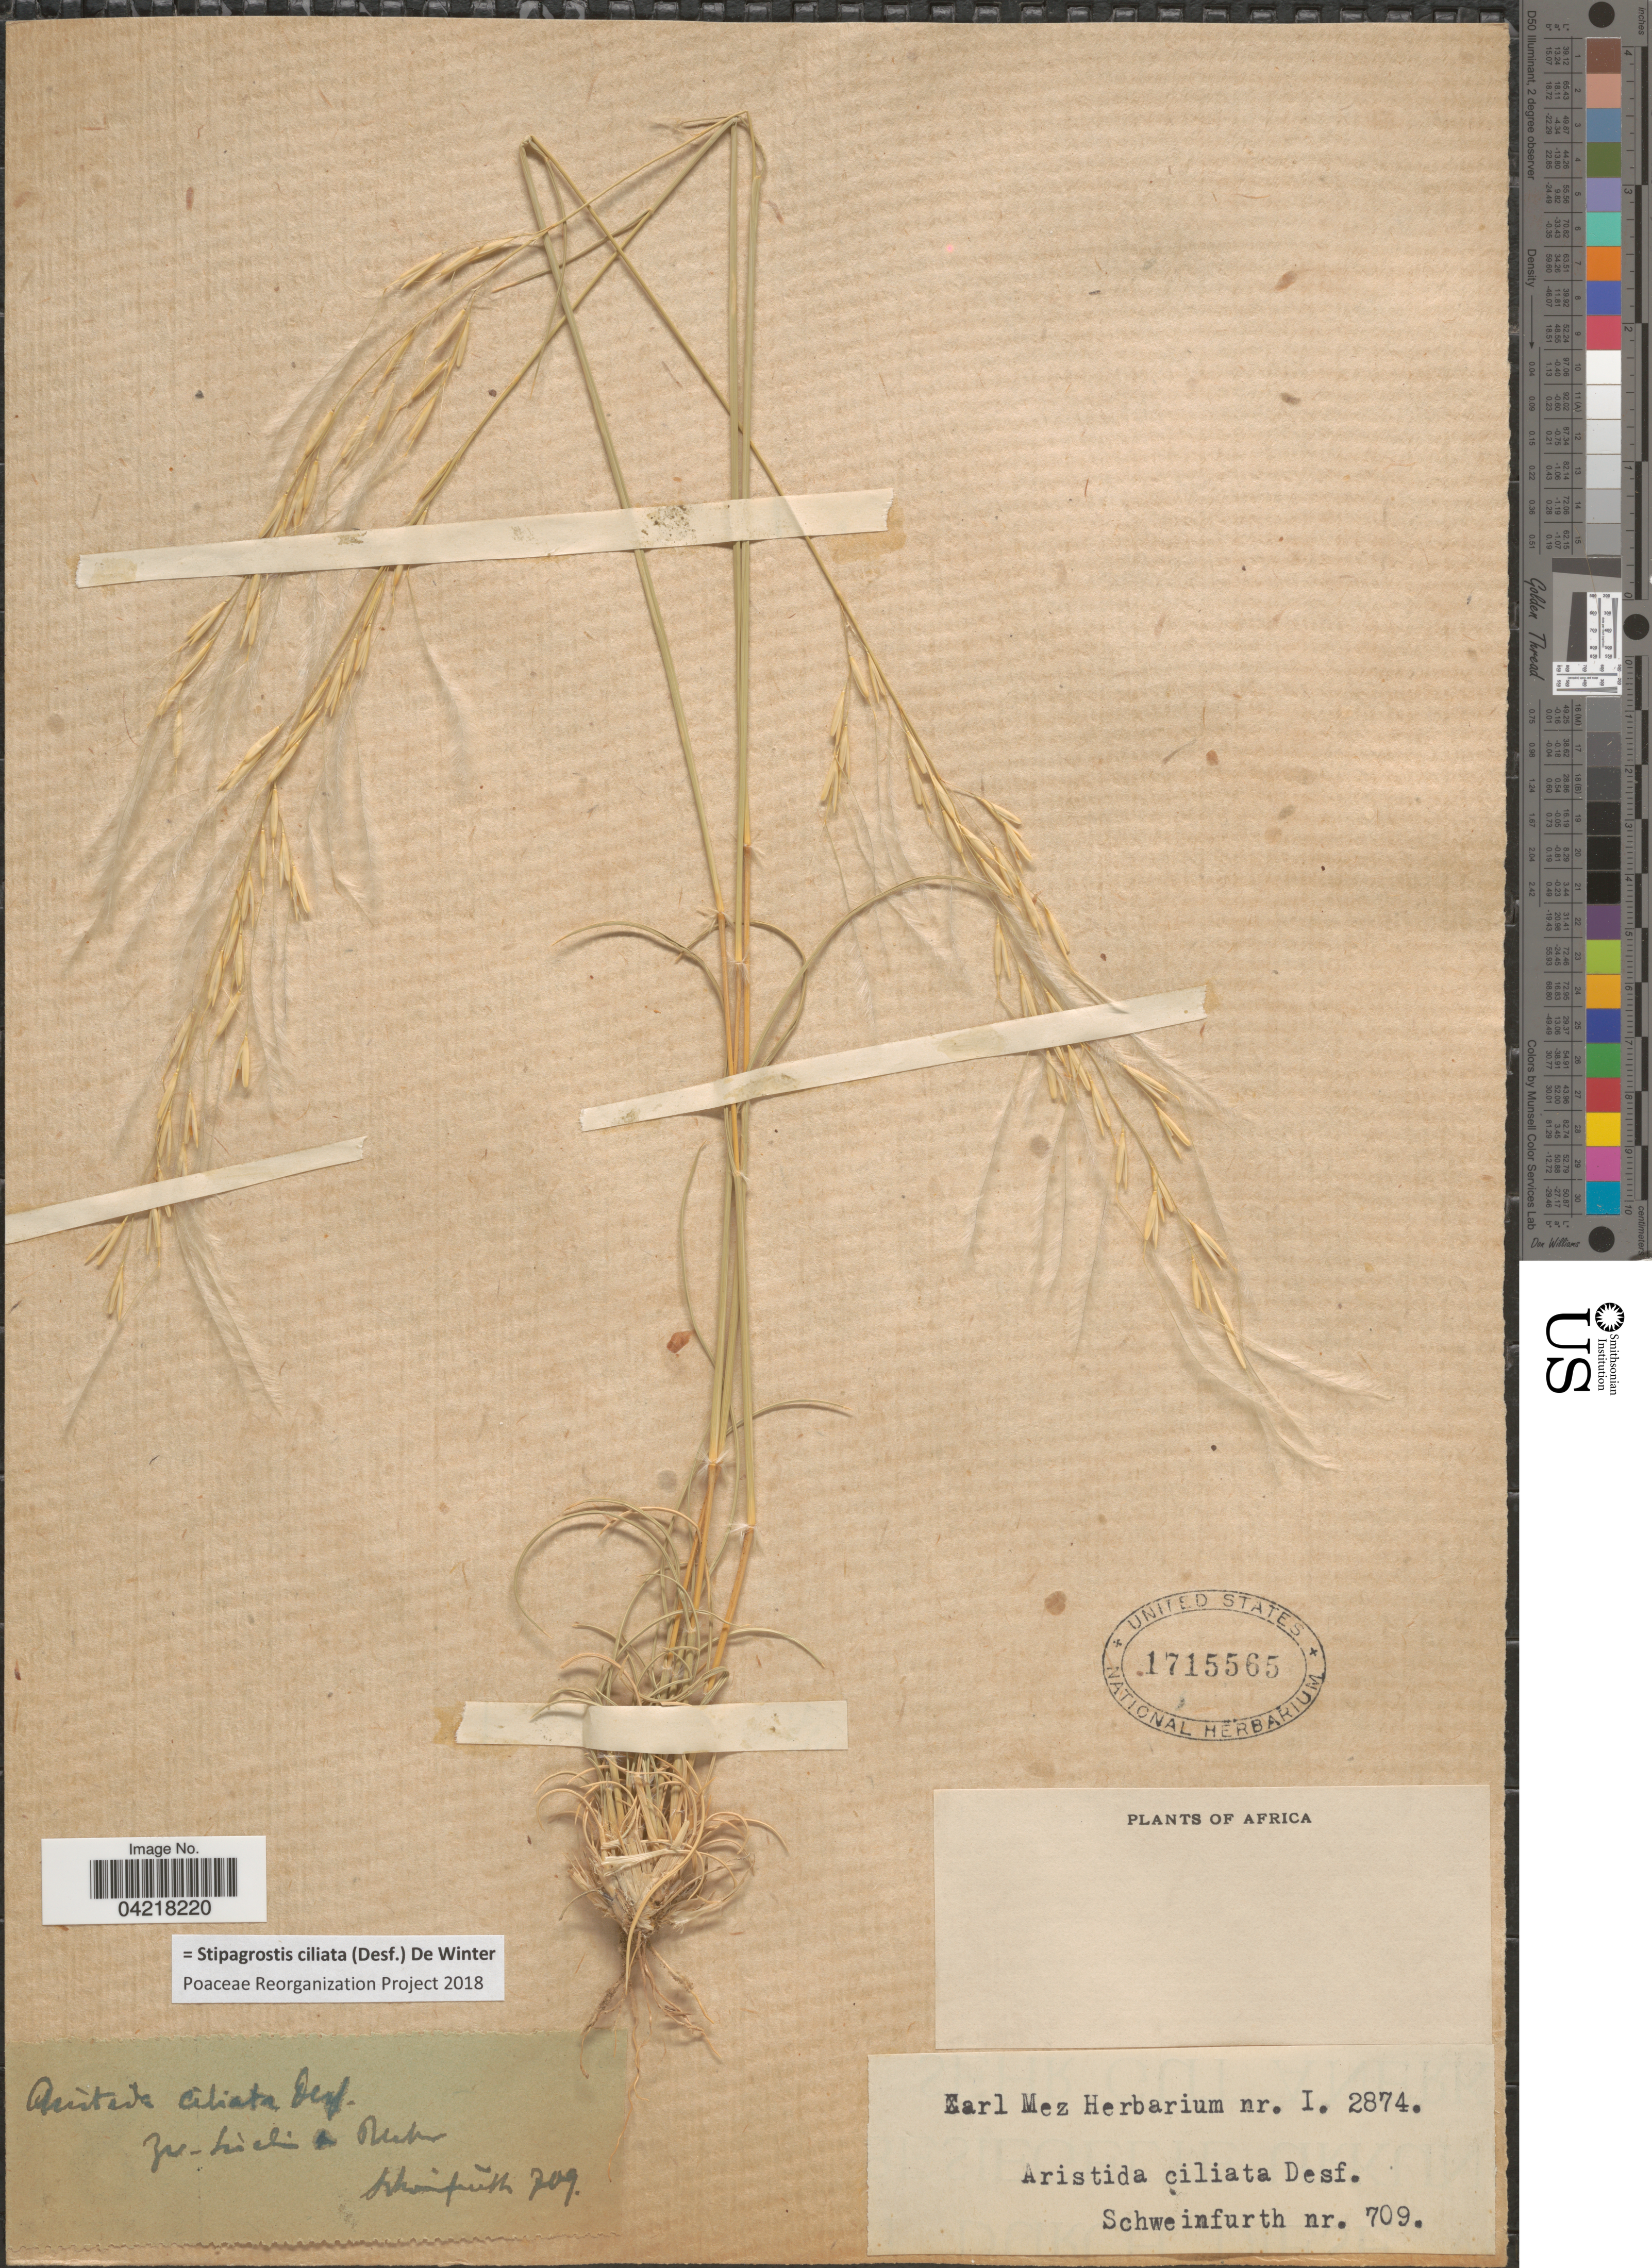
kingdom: Plantae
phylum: Tracheophyta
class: Liliopsida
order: Poales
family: Poaceae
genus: Stipagrostis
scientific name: Stipagrostis ciliata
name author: (Desf.) De Winter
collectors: Schweinfurth, --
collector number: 709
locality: Africa. [illegible text]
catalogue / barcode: US 1715565